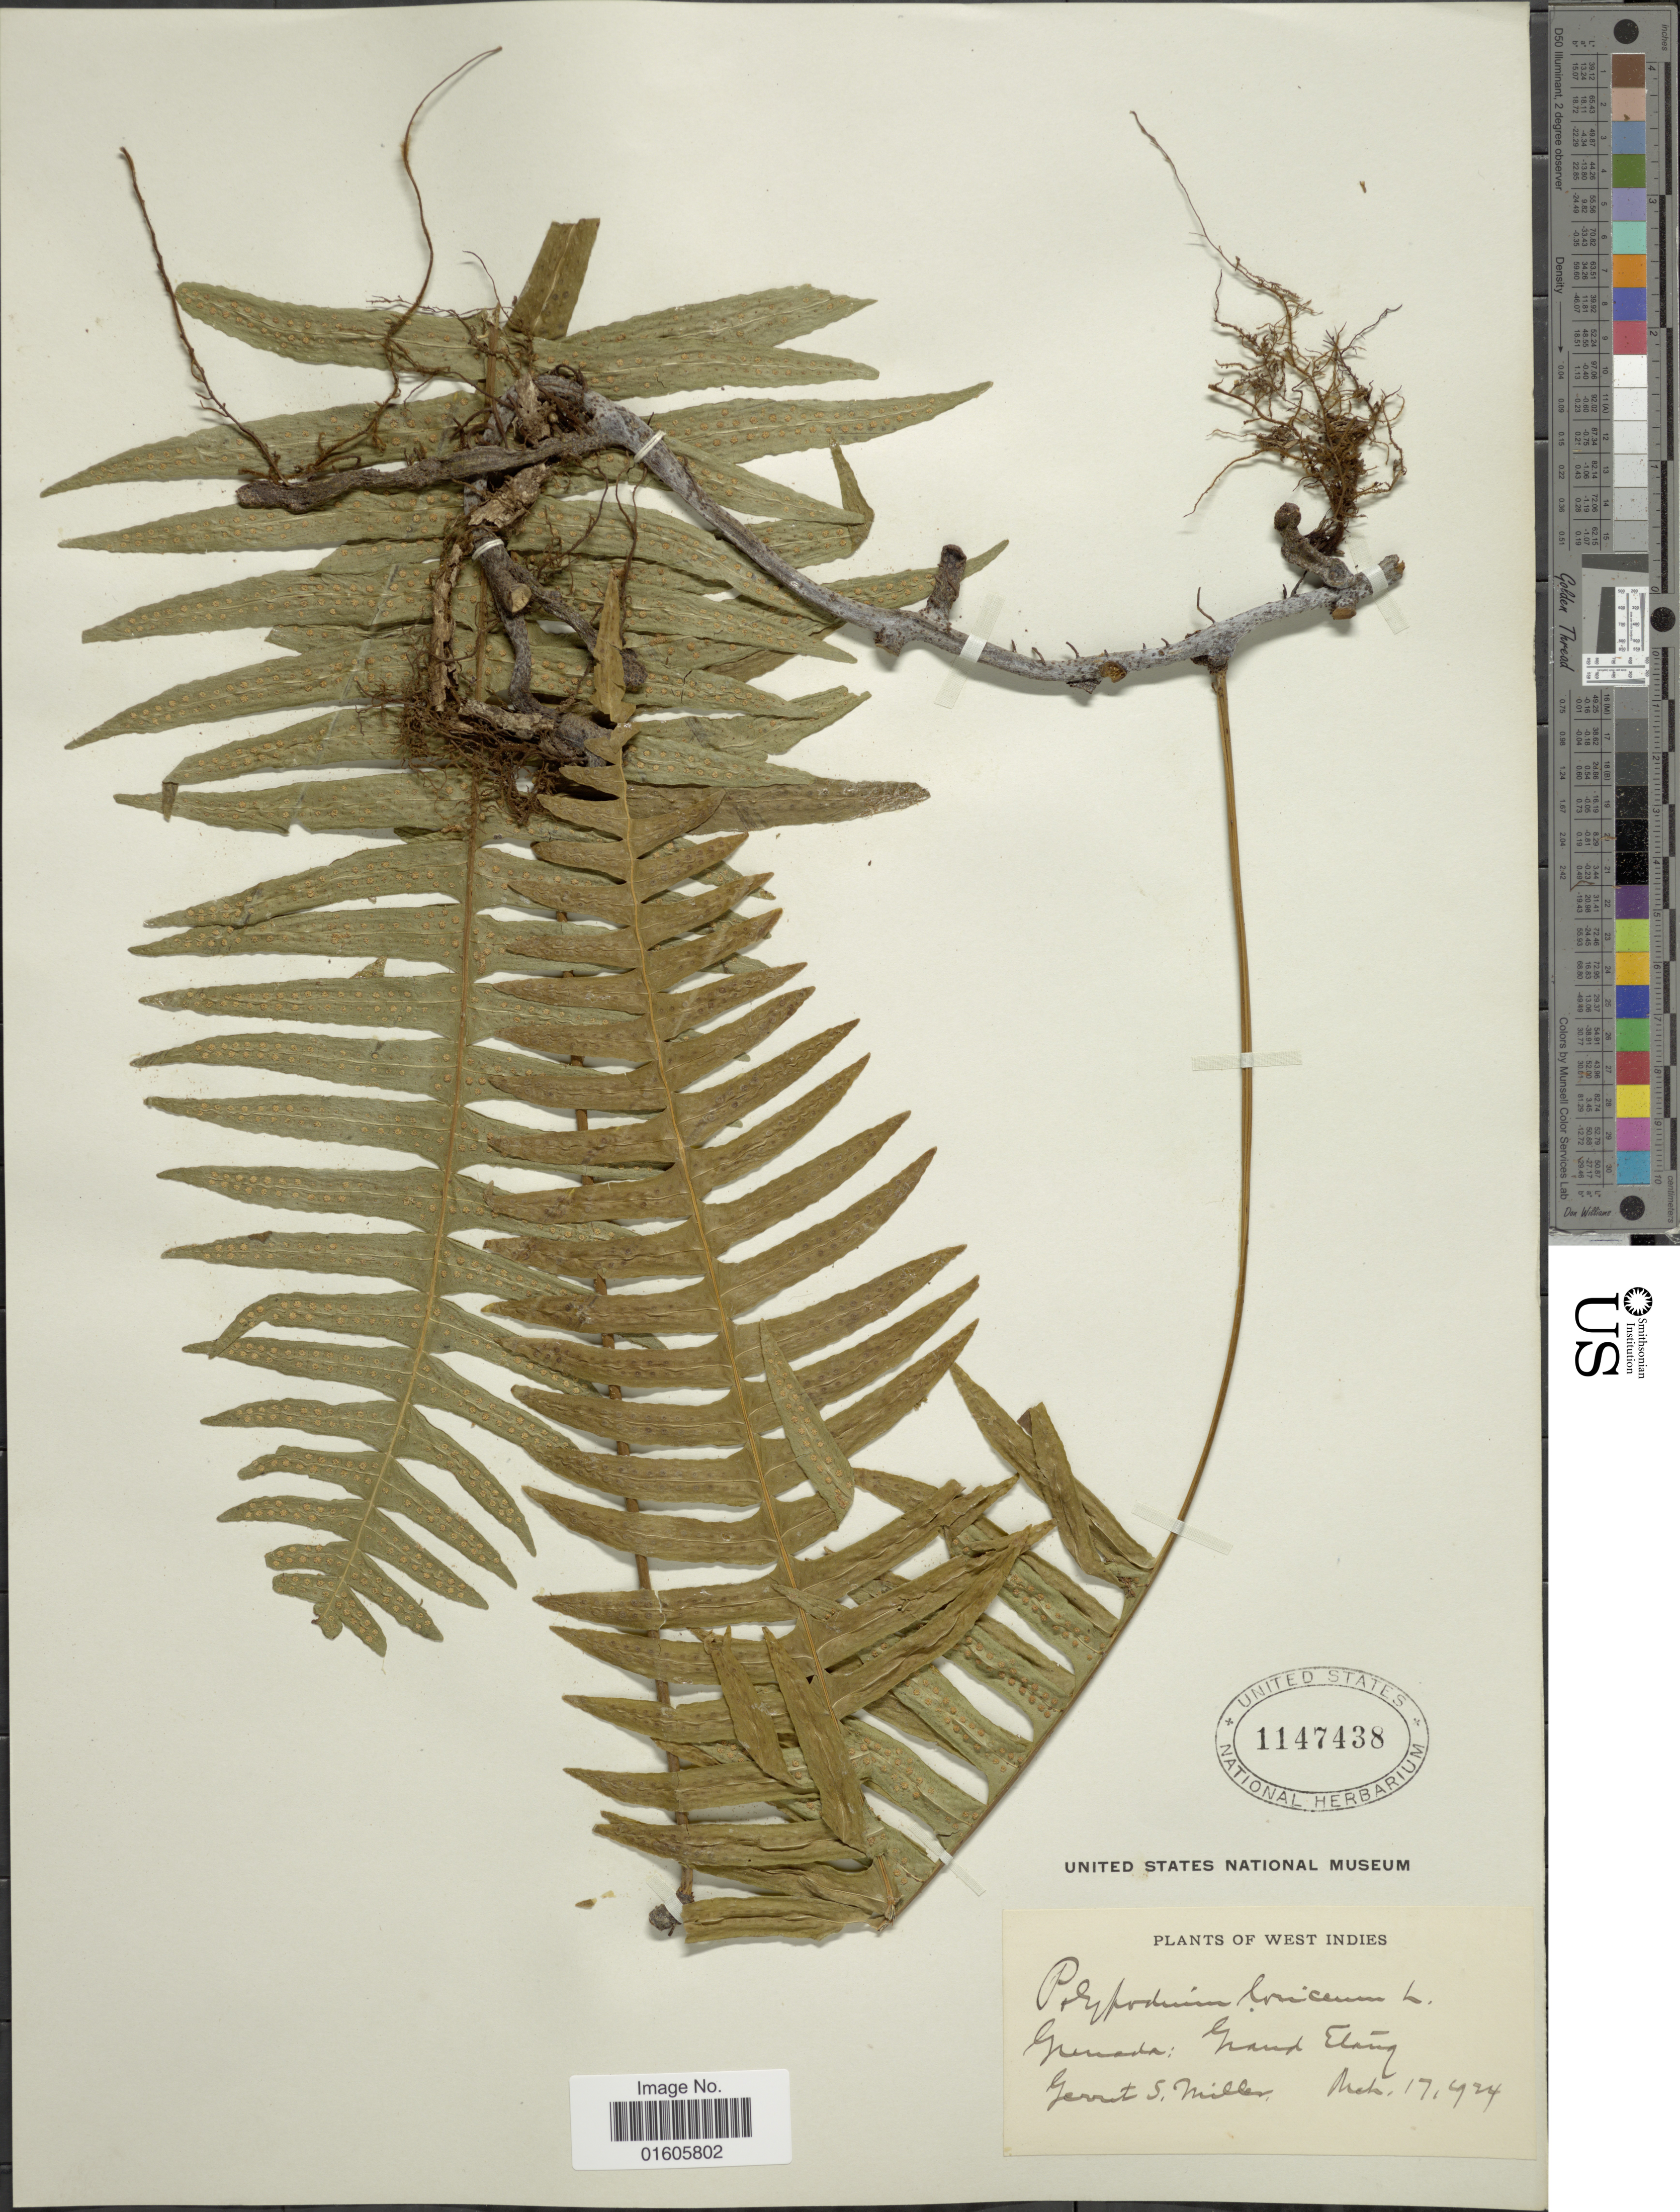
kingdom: Plantae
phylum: Tracheophyta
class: Polypodiopsida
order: Polypodiales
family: Polypodiaceae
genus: Serpocaulon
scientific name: Serpocaulon loriceum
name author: (L.) A.R. Sm.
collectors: G. S. Miller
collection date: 1924-03-17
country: Grenada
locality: Grenada: Grand Etang.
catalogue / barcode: US 1147438